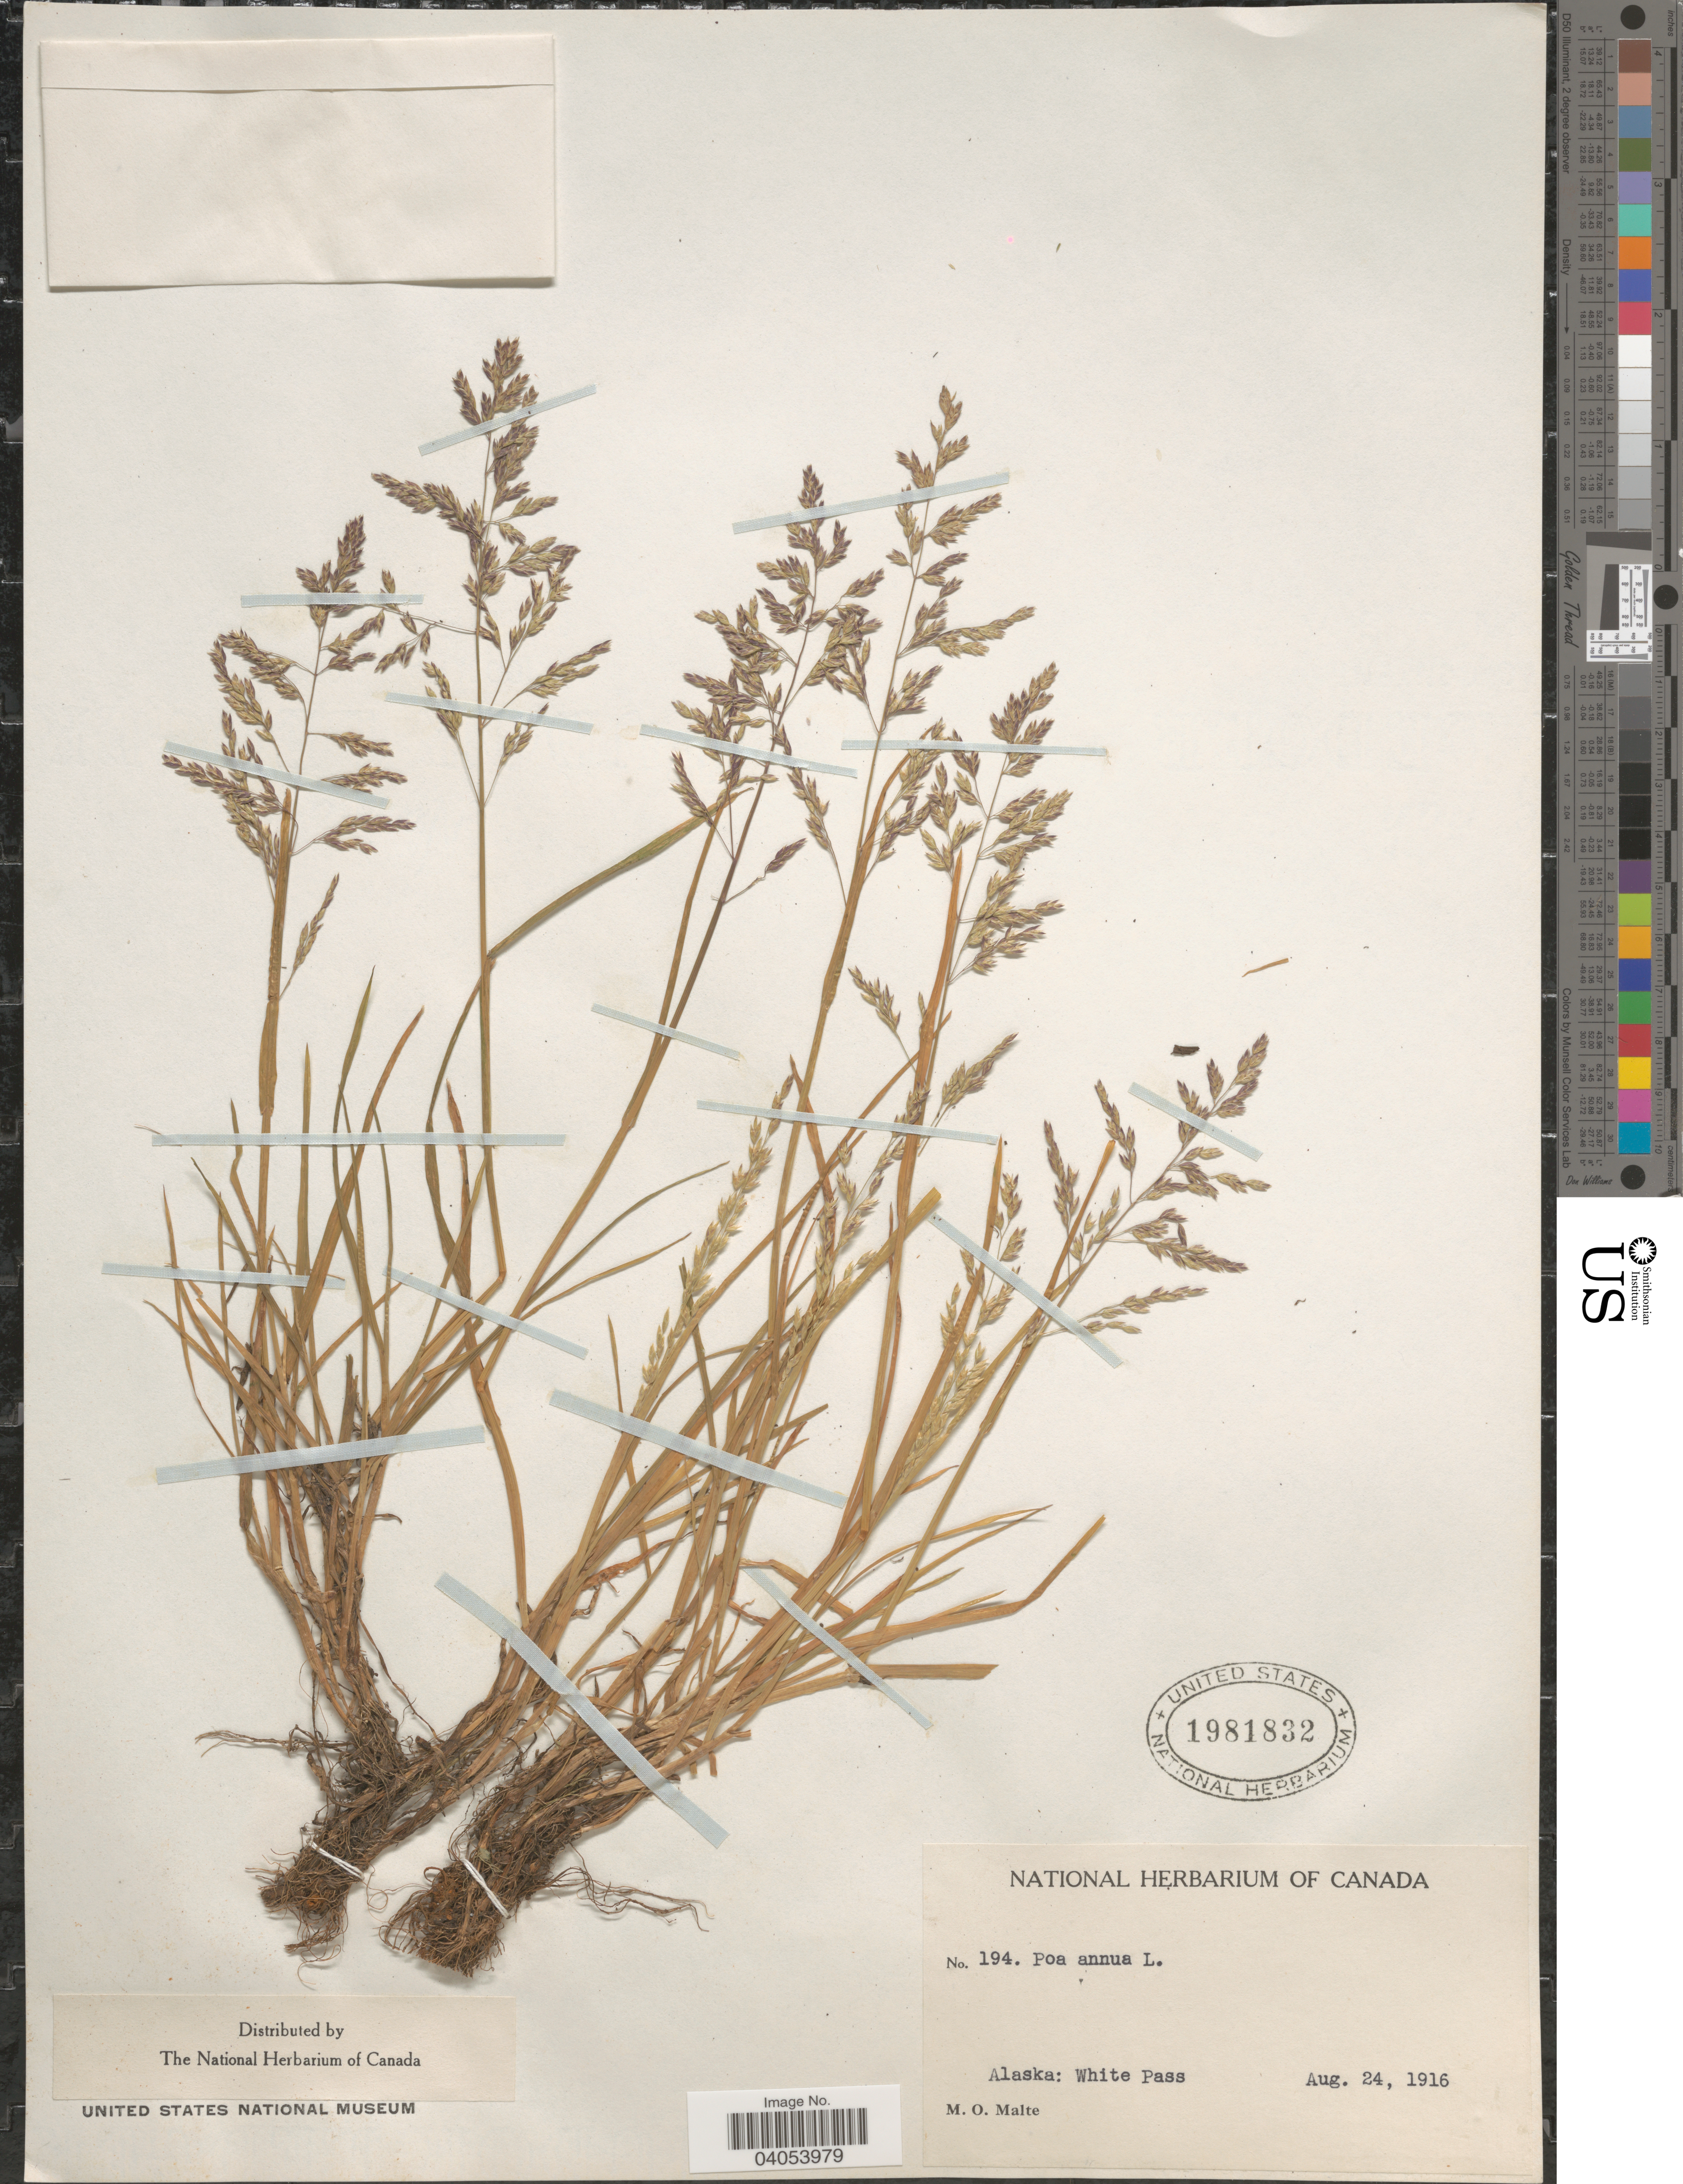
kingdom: Plantae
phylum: Tracheophyta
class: Liliopsida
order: Poales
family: Poaceae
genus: Poa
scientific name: Poa annua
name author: L.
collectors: M. O. Malte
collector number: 194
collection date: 1916-08-24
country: United States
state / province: Alaska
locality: White Pass.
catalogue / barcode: US 1981832